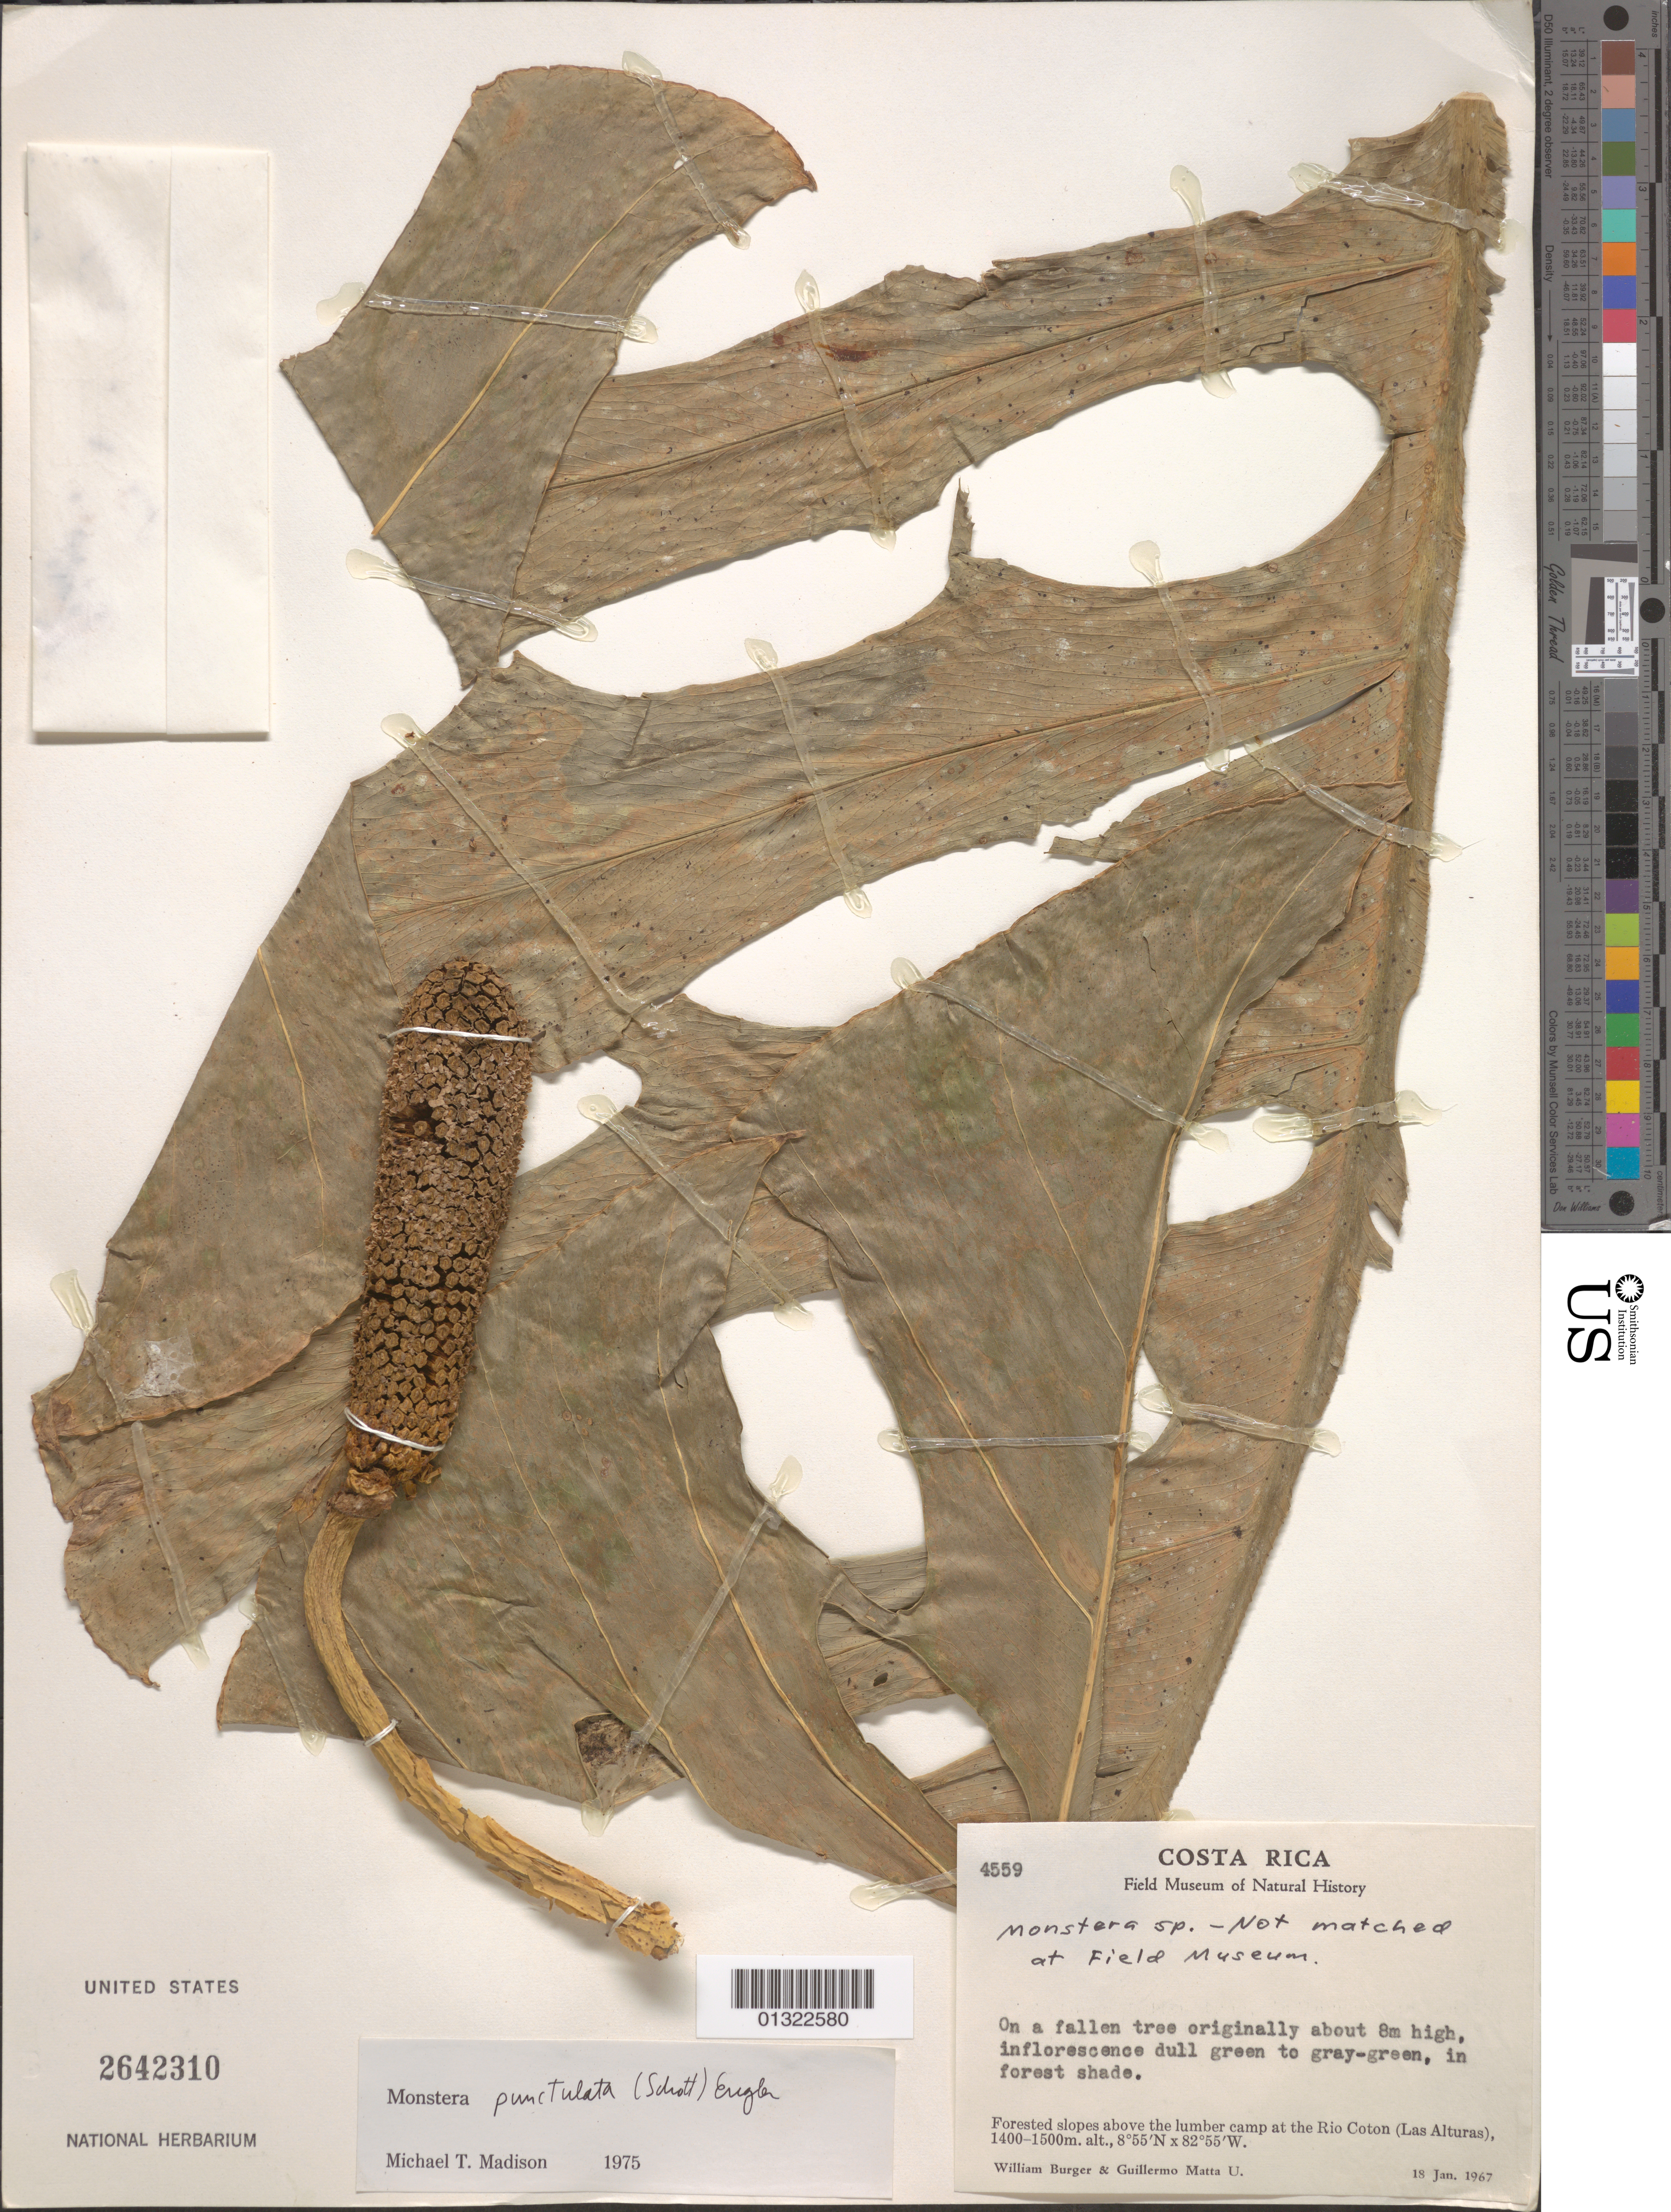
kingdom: Plantae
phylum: Tracheophyta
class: Liliopsida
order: Alismatales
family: Araceae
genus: Monstera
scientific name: Monstera punctulata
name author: (Schott) Schott ex Engl.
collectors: W. Burger & G. Matta U.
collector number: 4559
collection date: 1967-01-18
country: Costa Rica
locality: Forested slopes above the lumber camp at the Rio Coton (Las Alturas).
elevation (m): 1400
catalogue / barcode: US 2642310